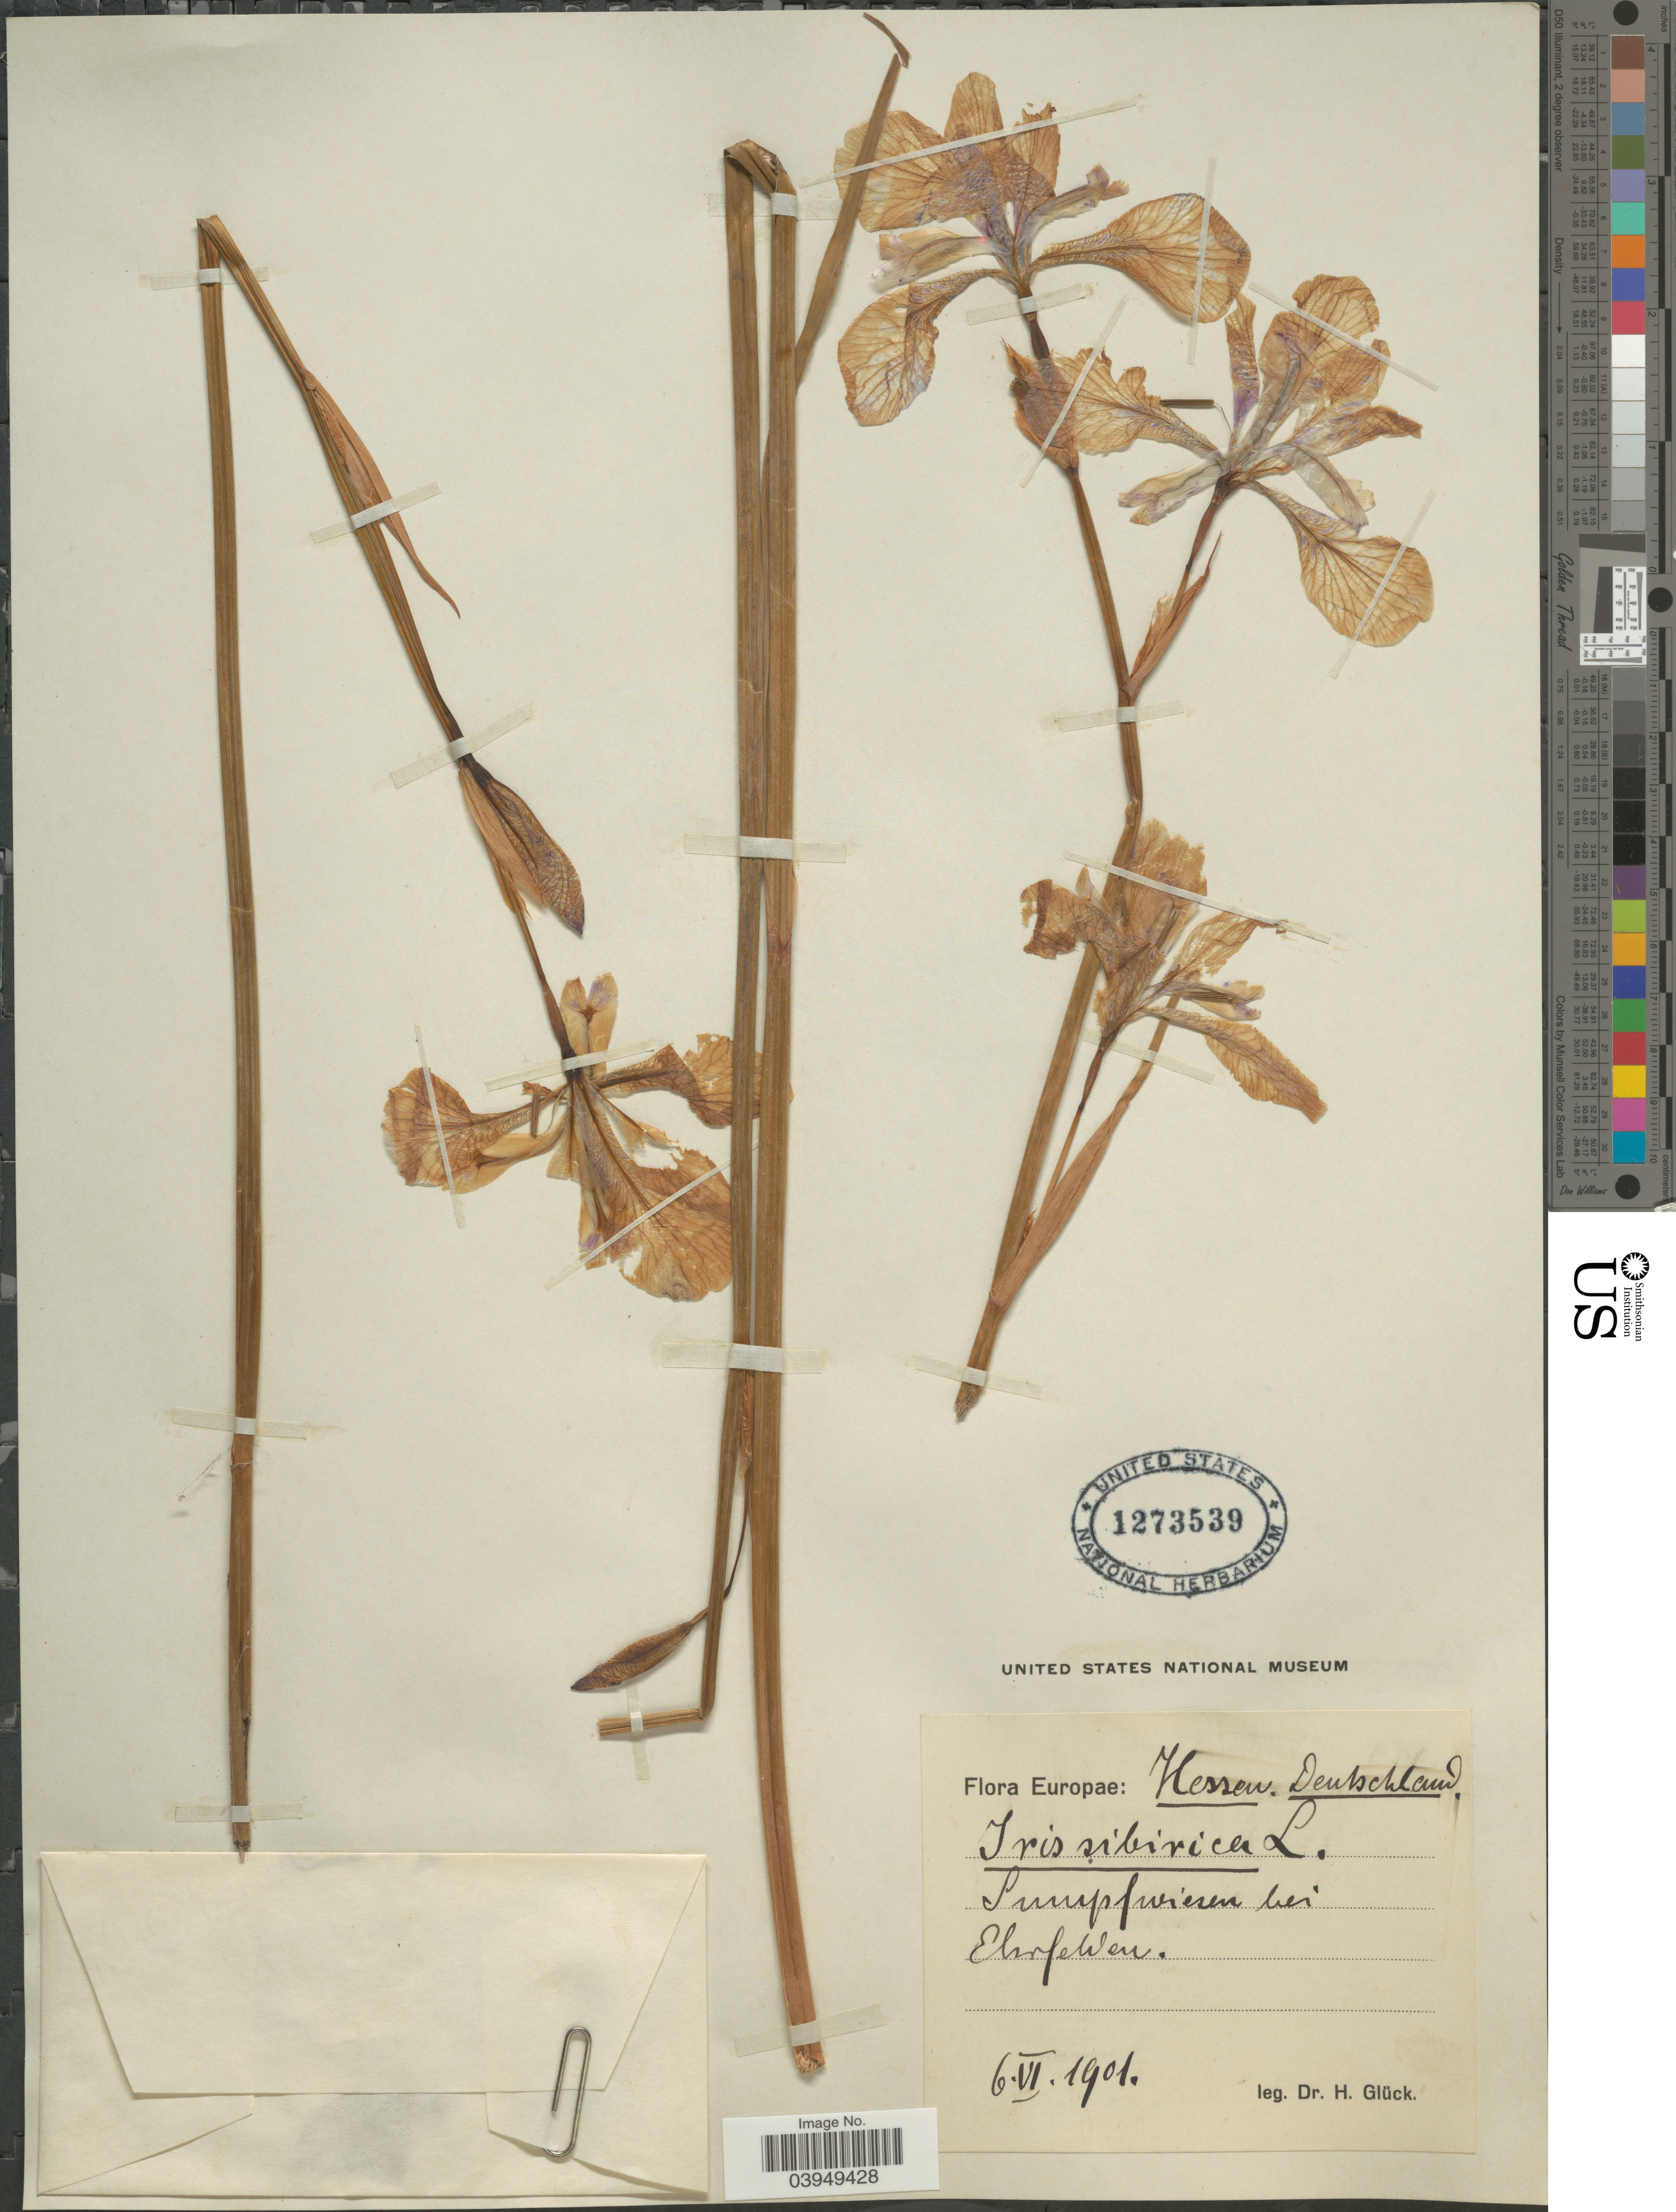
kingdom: Plantae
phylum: Tracheophyta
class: Liliopsida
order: Asparagales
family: Iridaceae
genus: Iris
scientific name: Iris sibirica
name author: L.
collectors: H. Glück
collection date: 1901-06-06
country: Germany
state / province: Hesse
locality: Deutschland. Sumpfwiesen bei Ehrfehlen.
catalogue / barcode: US 1273539